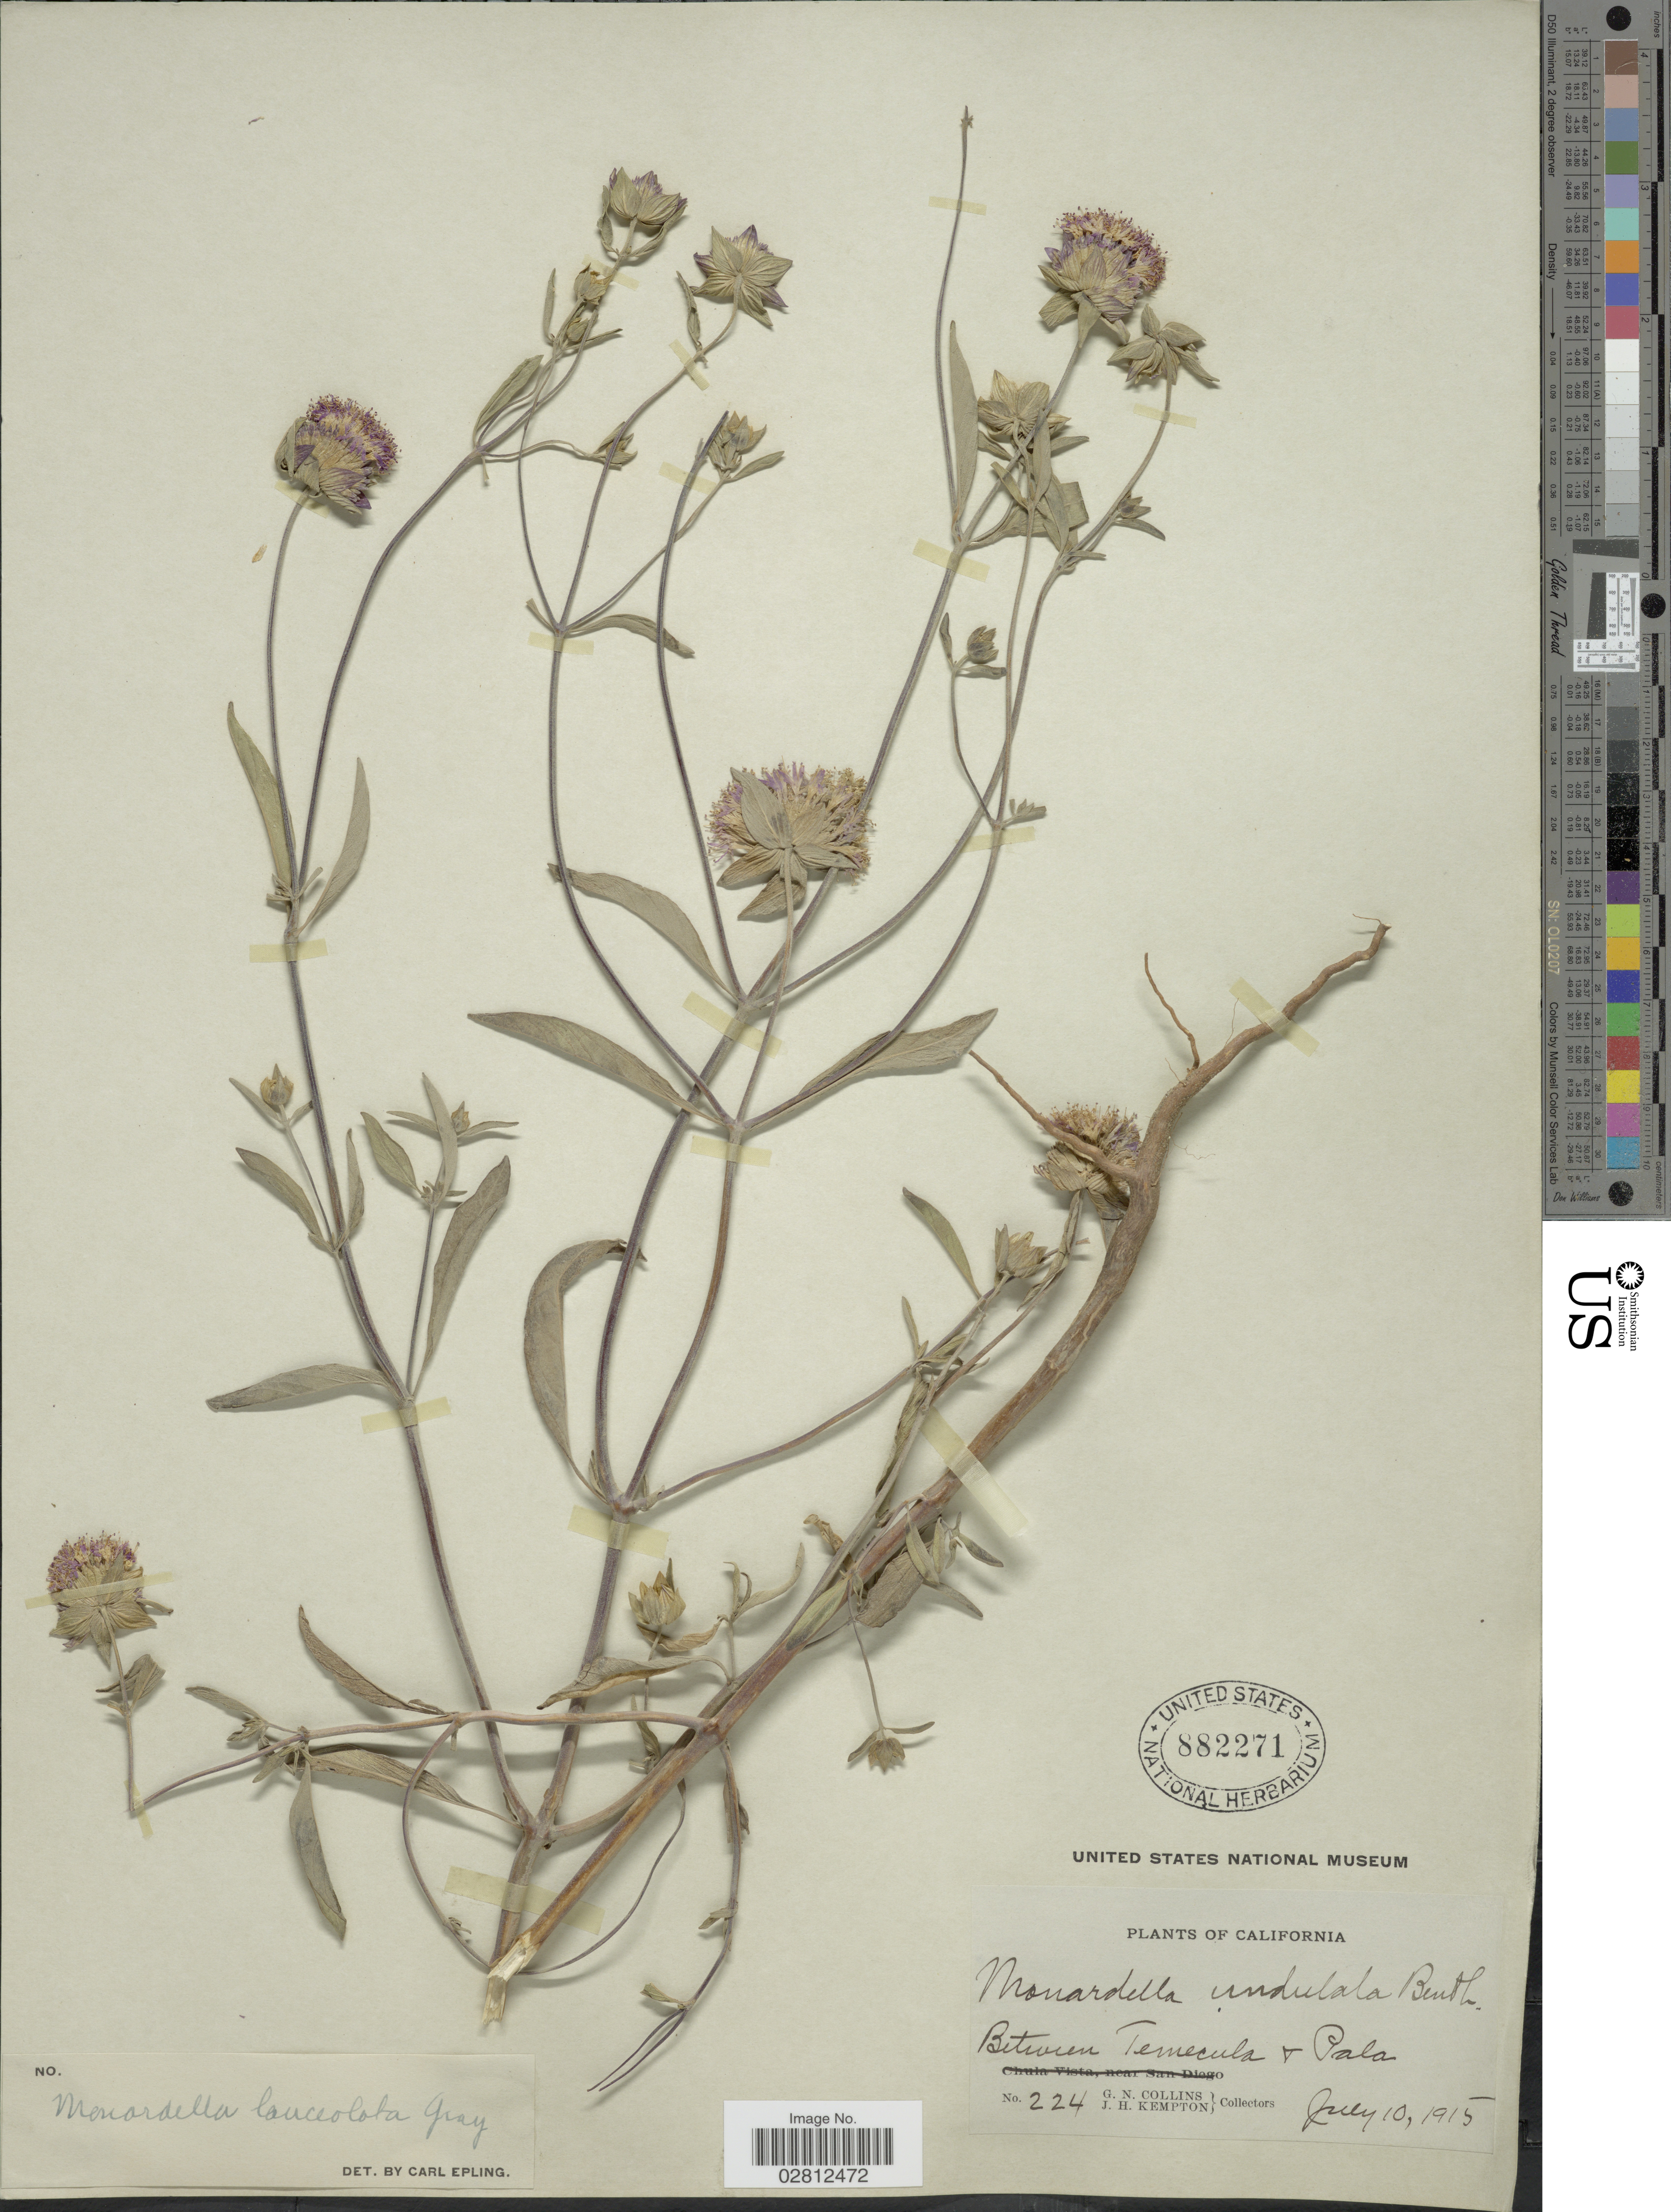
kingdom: Plantae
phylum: Tracheophyta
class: Magnoliopsida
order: Lamiales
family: Lamiaceae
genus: Monardella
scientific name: Monardella lanceolata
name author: A. Gray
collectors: G. Collins & J. H. Kempton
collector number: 224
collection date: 1915-07-10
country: United States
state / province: California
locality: Between Temecula & Pala.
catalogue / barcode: US 882271